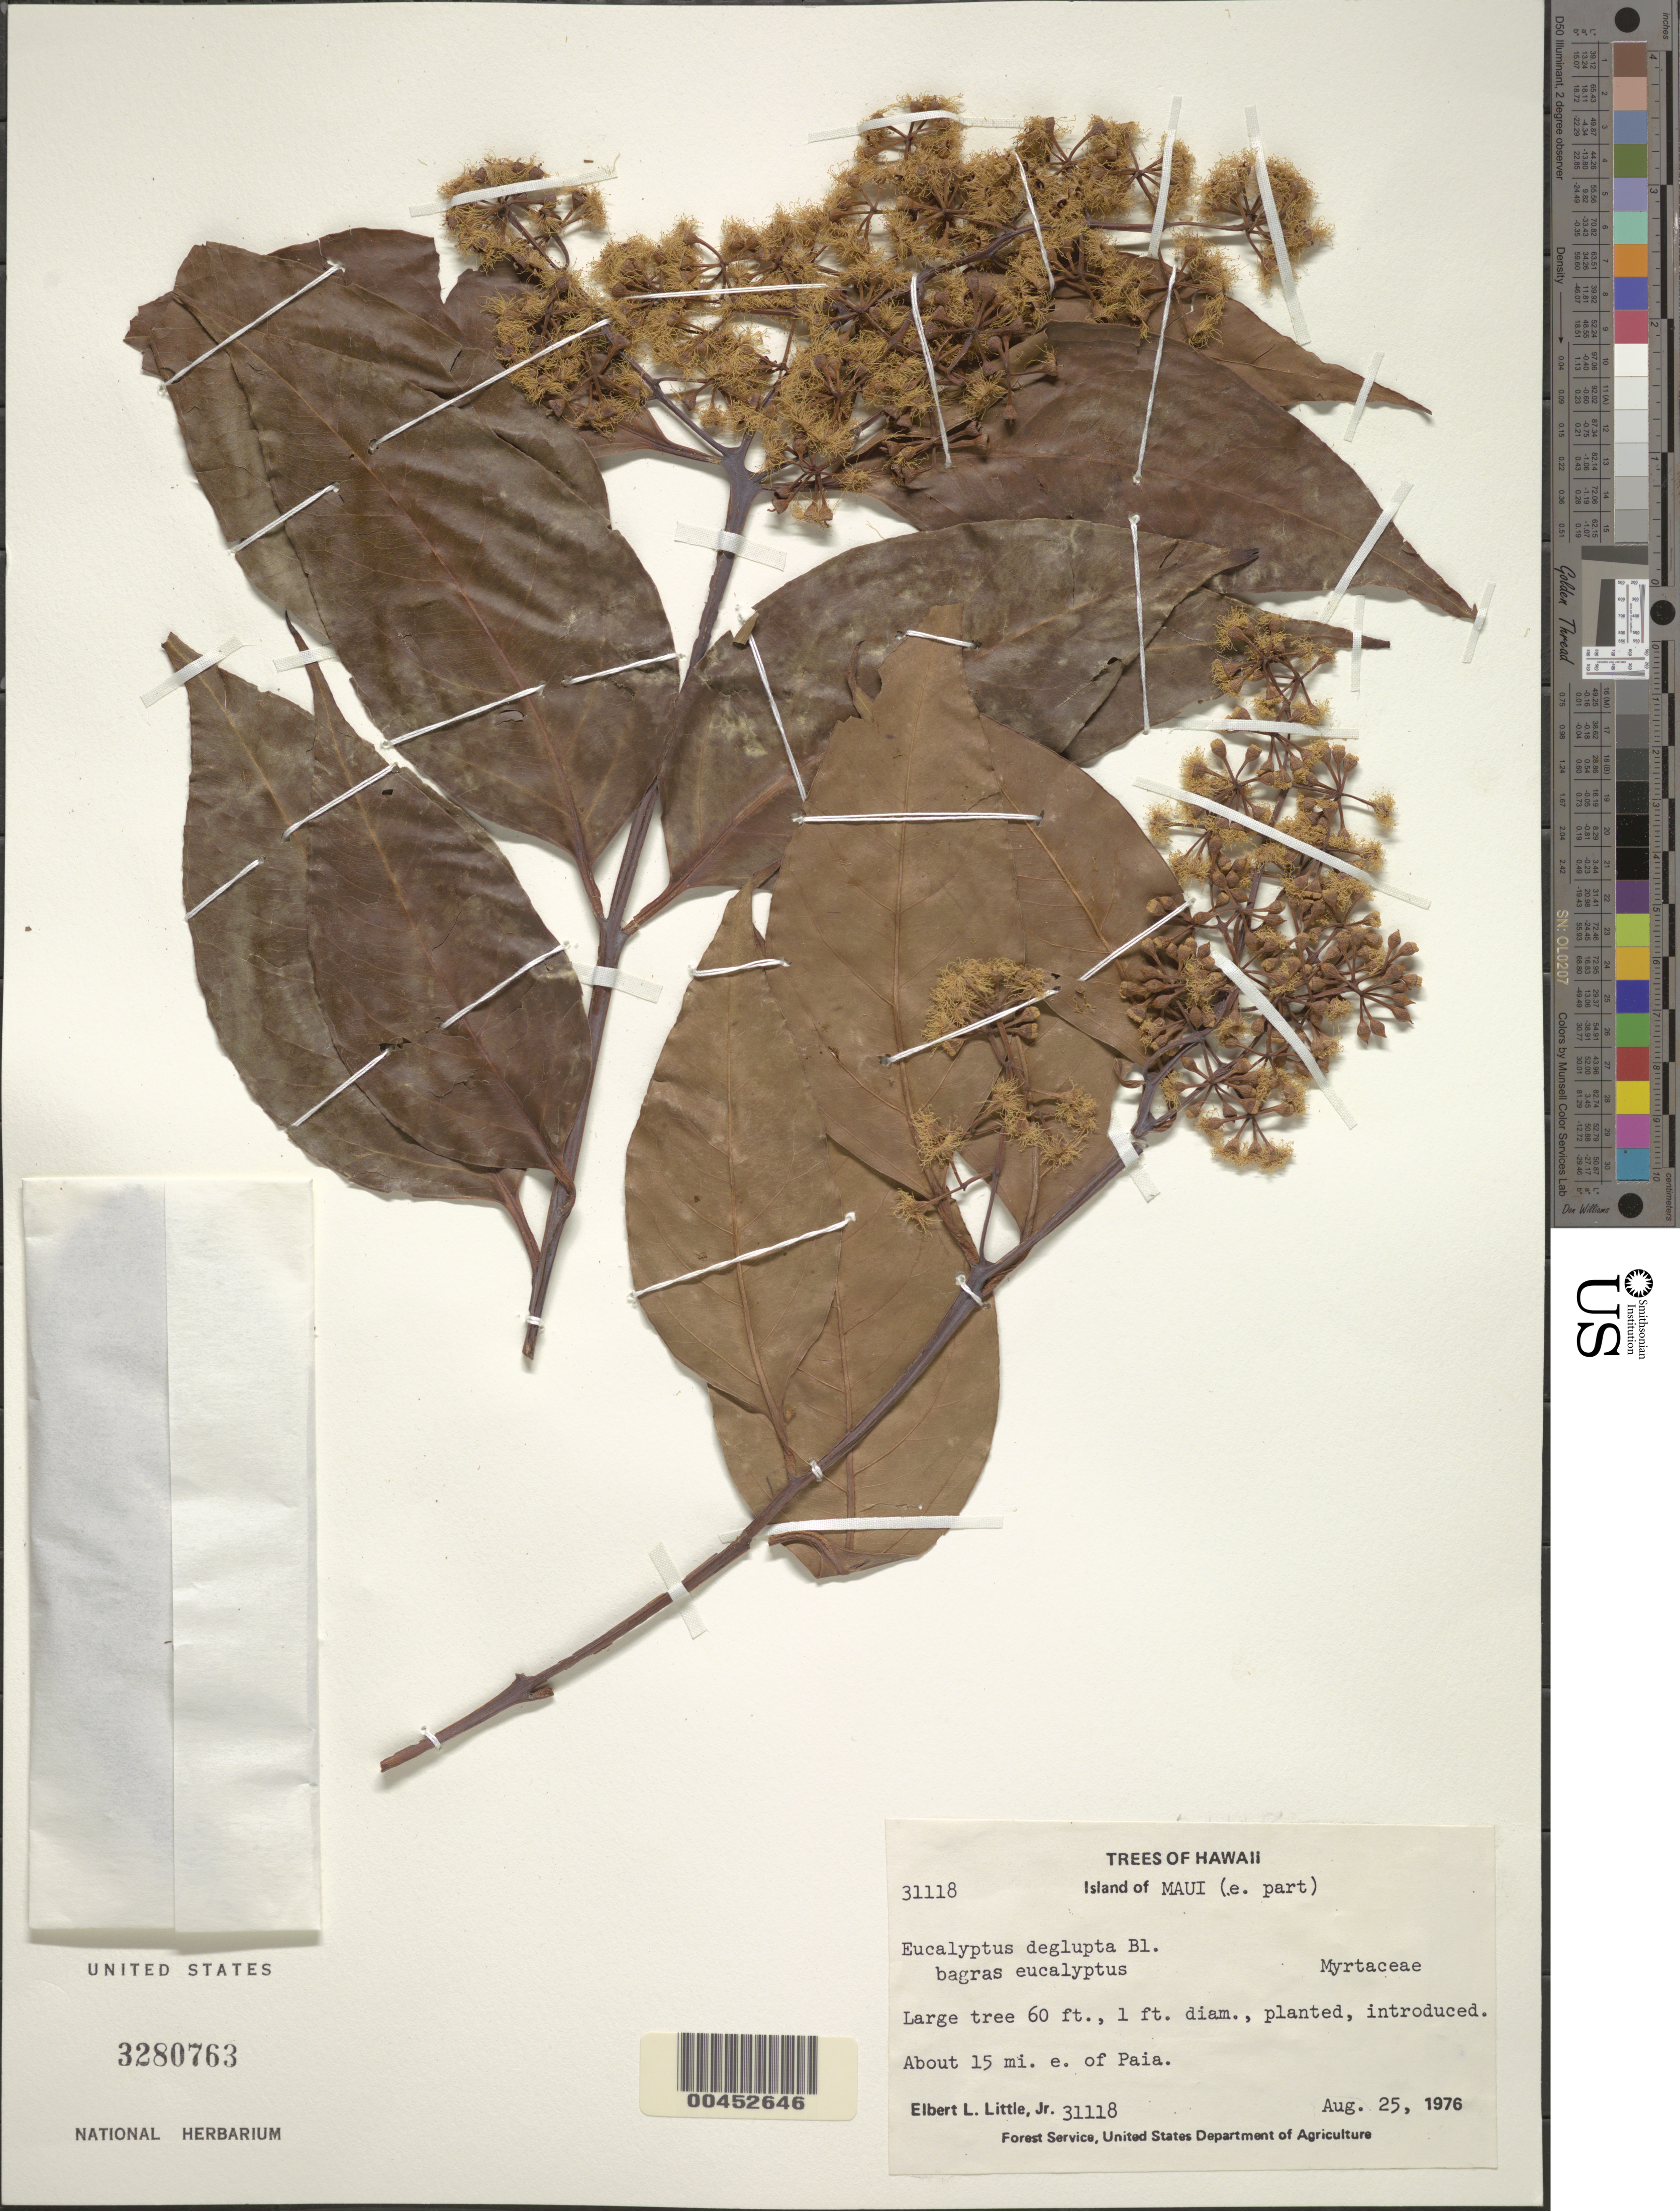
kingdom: Plantae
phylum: Tracheophyta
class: Magnoliopsida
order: Myrtales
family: Myrtaceae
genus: Eucalyptus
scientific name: Eucalyptus deglupta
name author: Blume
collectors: E. L. Little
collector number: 31118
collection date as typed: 25 Aug 1976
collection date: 1976-08-25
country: United States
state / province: Hawaii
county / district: Maui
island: Maui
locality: E part of Maui, about 15 mi E of Paia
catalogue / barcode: US 3280763